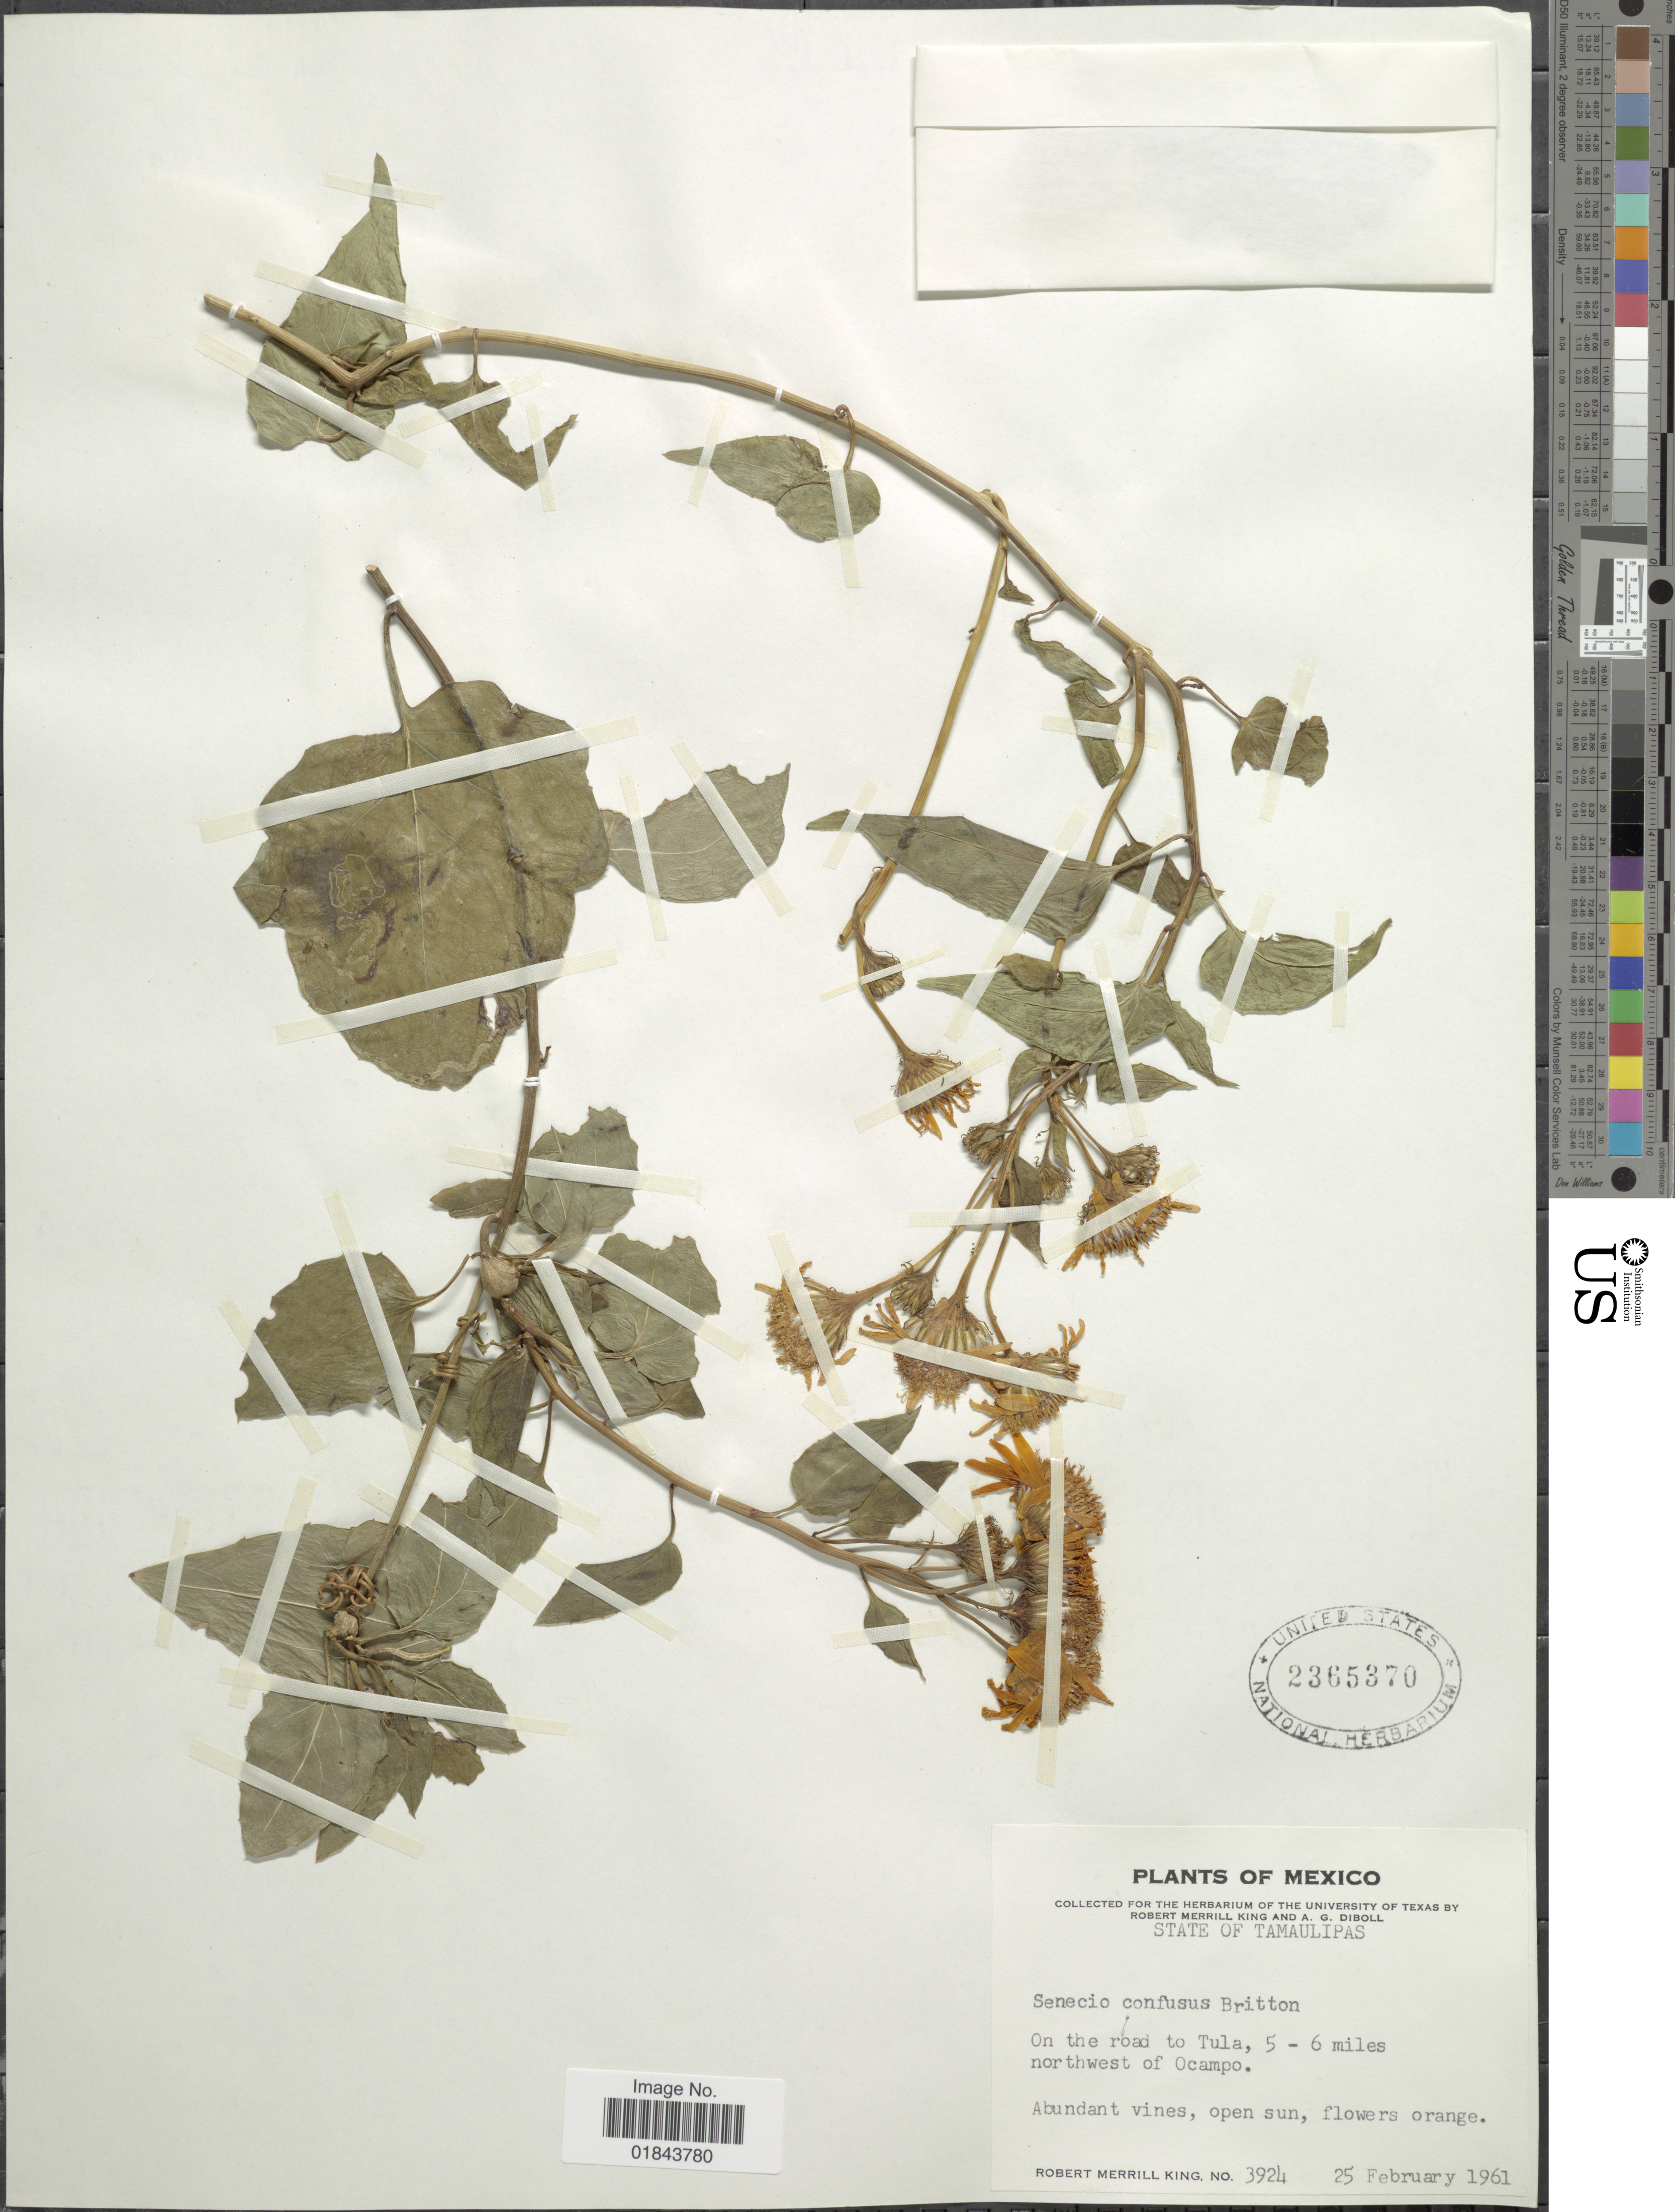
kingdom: Plantae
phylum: Tracheophyta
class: Magnoliopsida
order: Asterales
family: Asteraceae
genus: Pseudogynoxys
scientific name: Pseudogynoxys chenopodioides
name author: (Kunth) Cabrera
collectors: R. M. King & A. Diboll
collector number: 3924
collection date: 1961-02-25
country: Mexico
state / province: Tamaulipas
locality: State of Tamaulipas. On the road to Tula, 5 - 6 miles northwest of Ocampo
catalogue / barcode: US 2365370